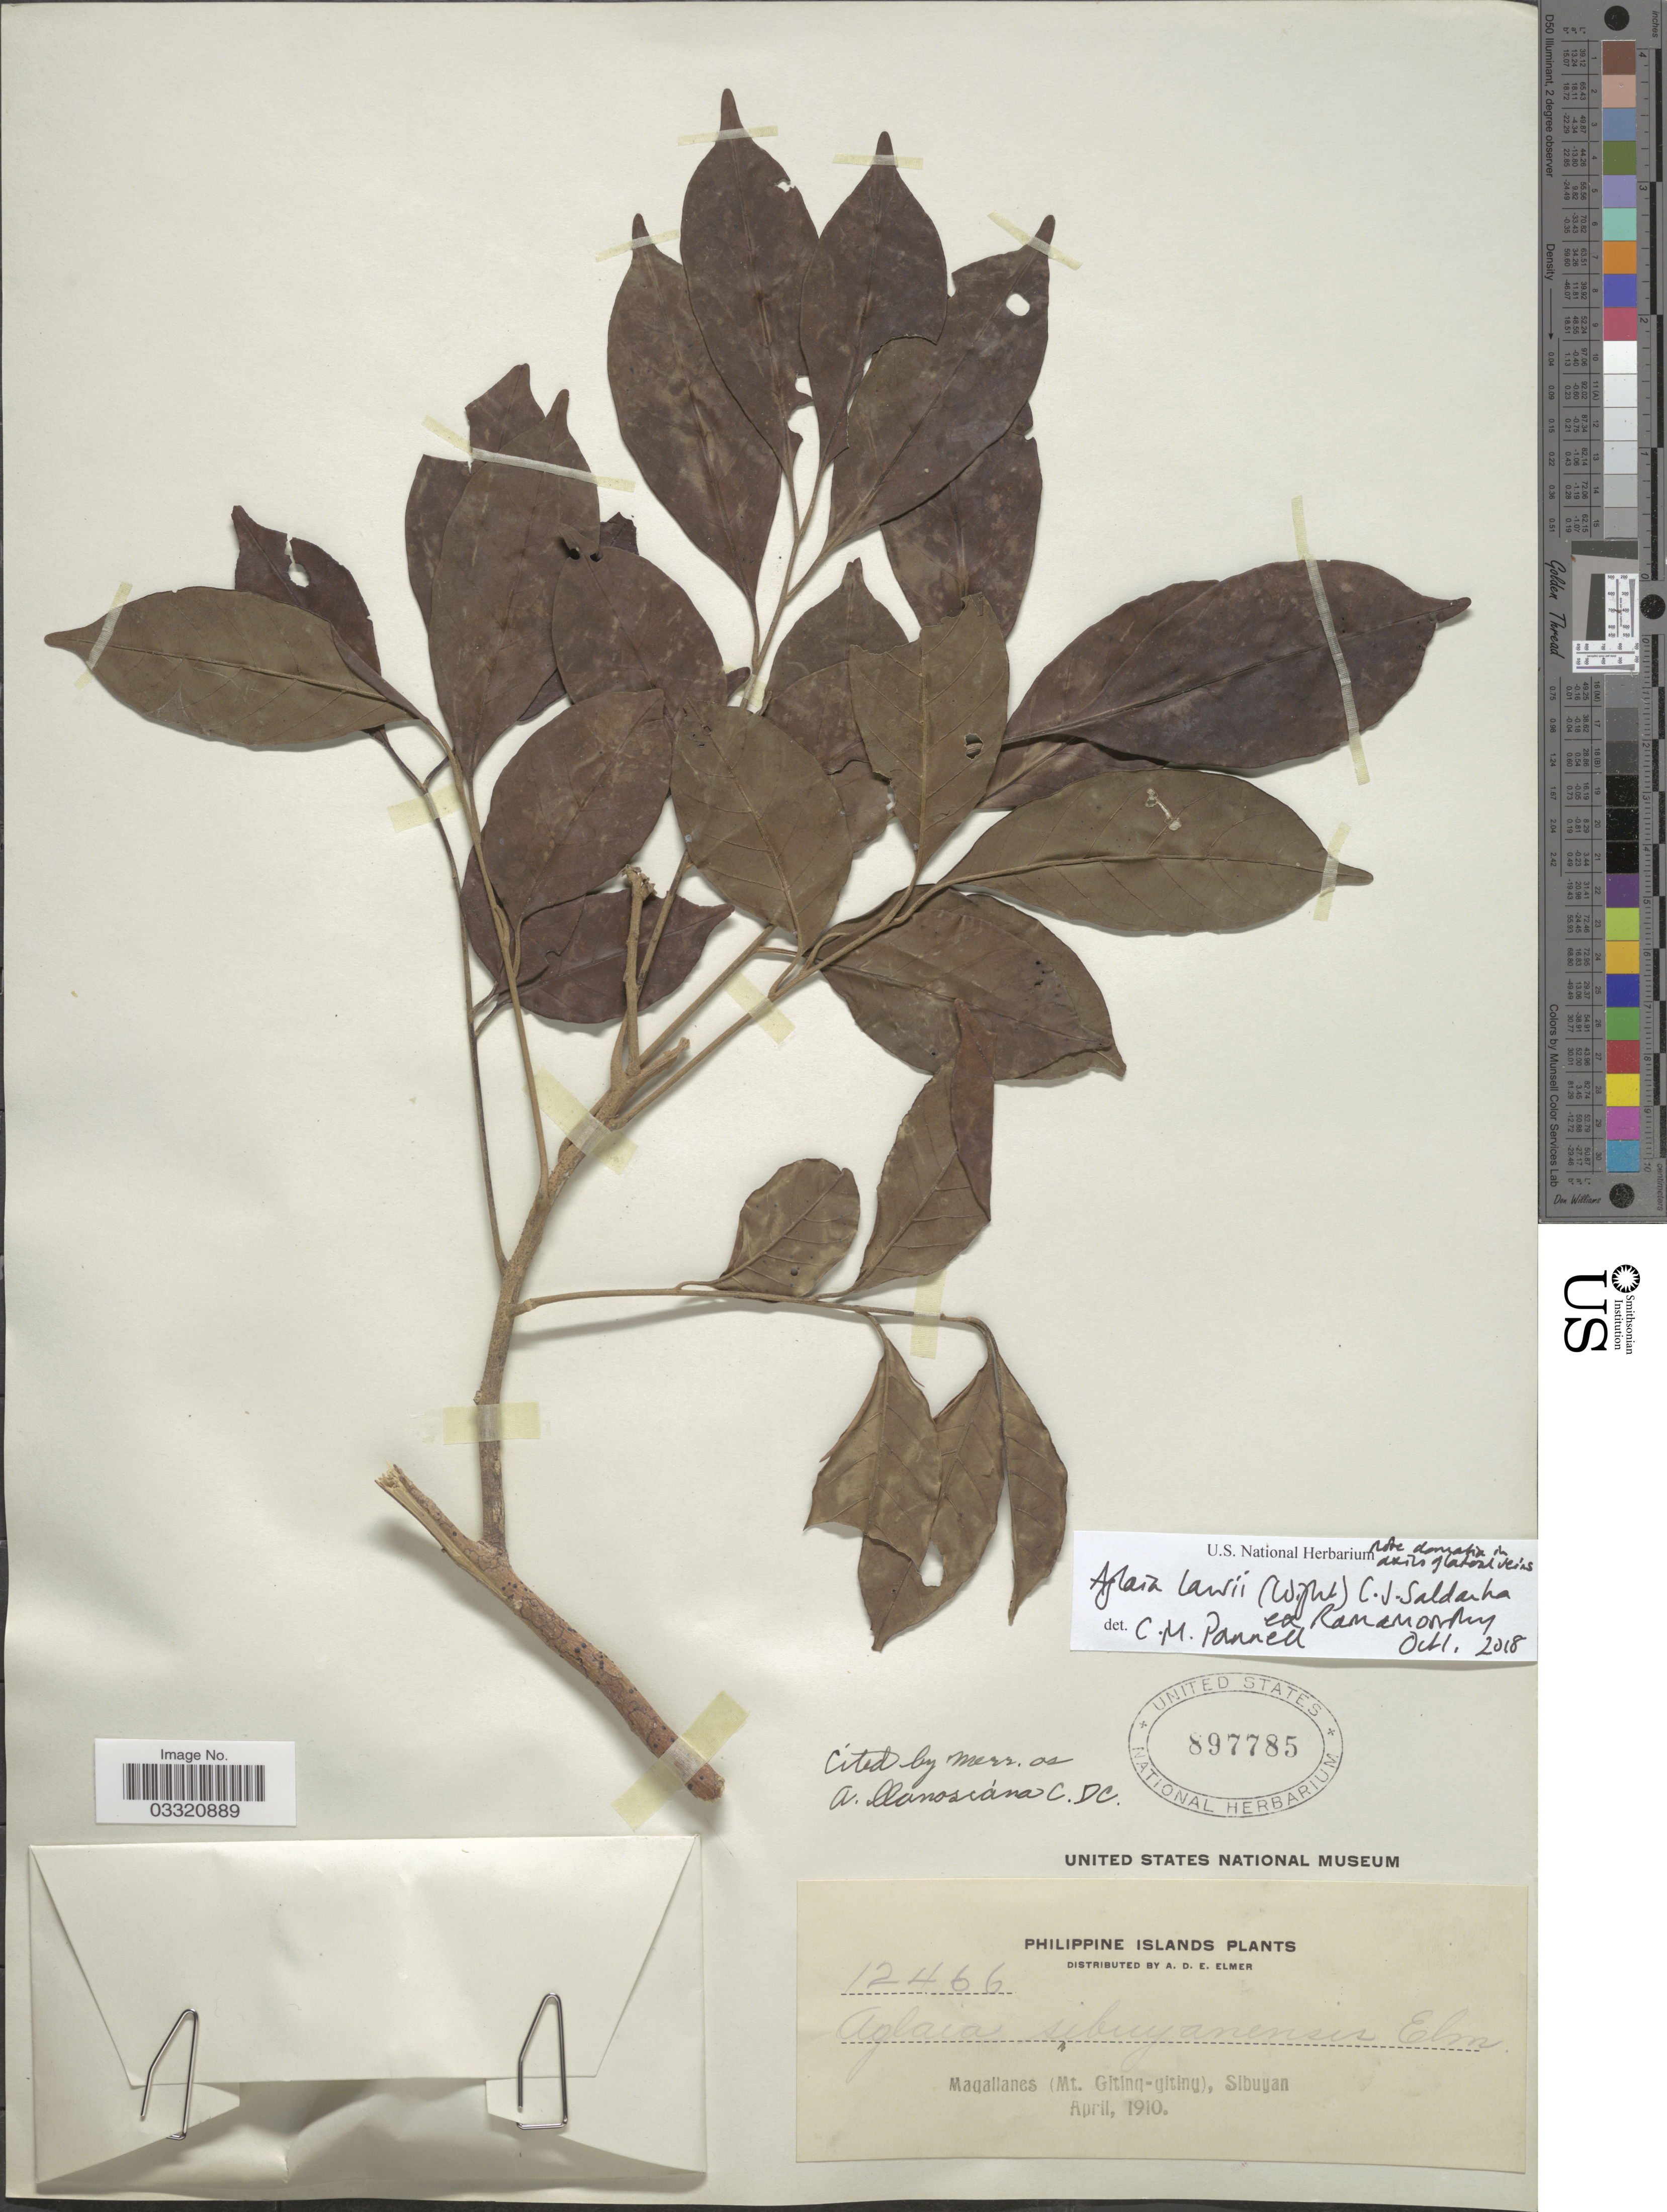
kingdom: Plantae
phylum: Tracheophyta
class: Magnoliopsida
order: Sapindales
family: Meliaceae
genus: Aglaia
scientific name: Aglaia lawii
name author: (Wight) C.J. Saldanha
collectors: A. D. E. Elmer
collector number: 12466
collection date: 1910-04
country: Philippines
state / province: Western Visayas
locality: Maqallanes (Mt. Giting-giting), Sibuyan.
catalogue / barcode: US 897785